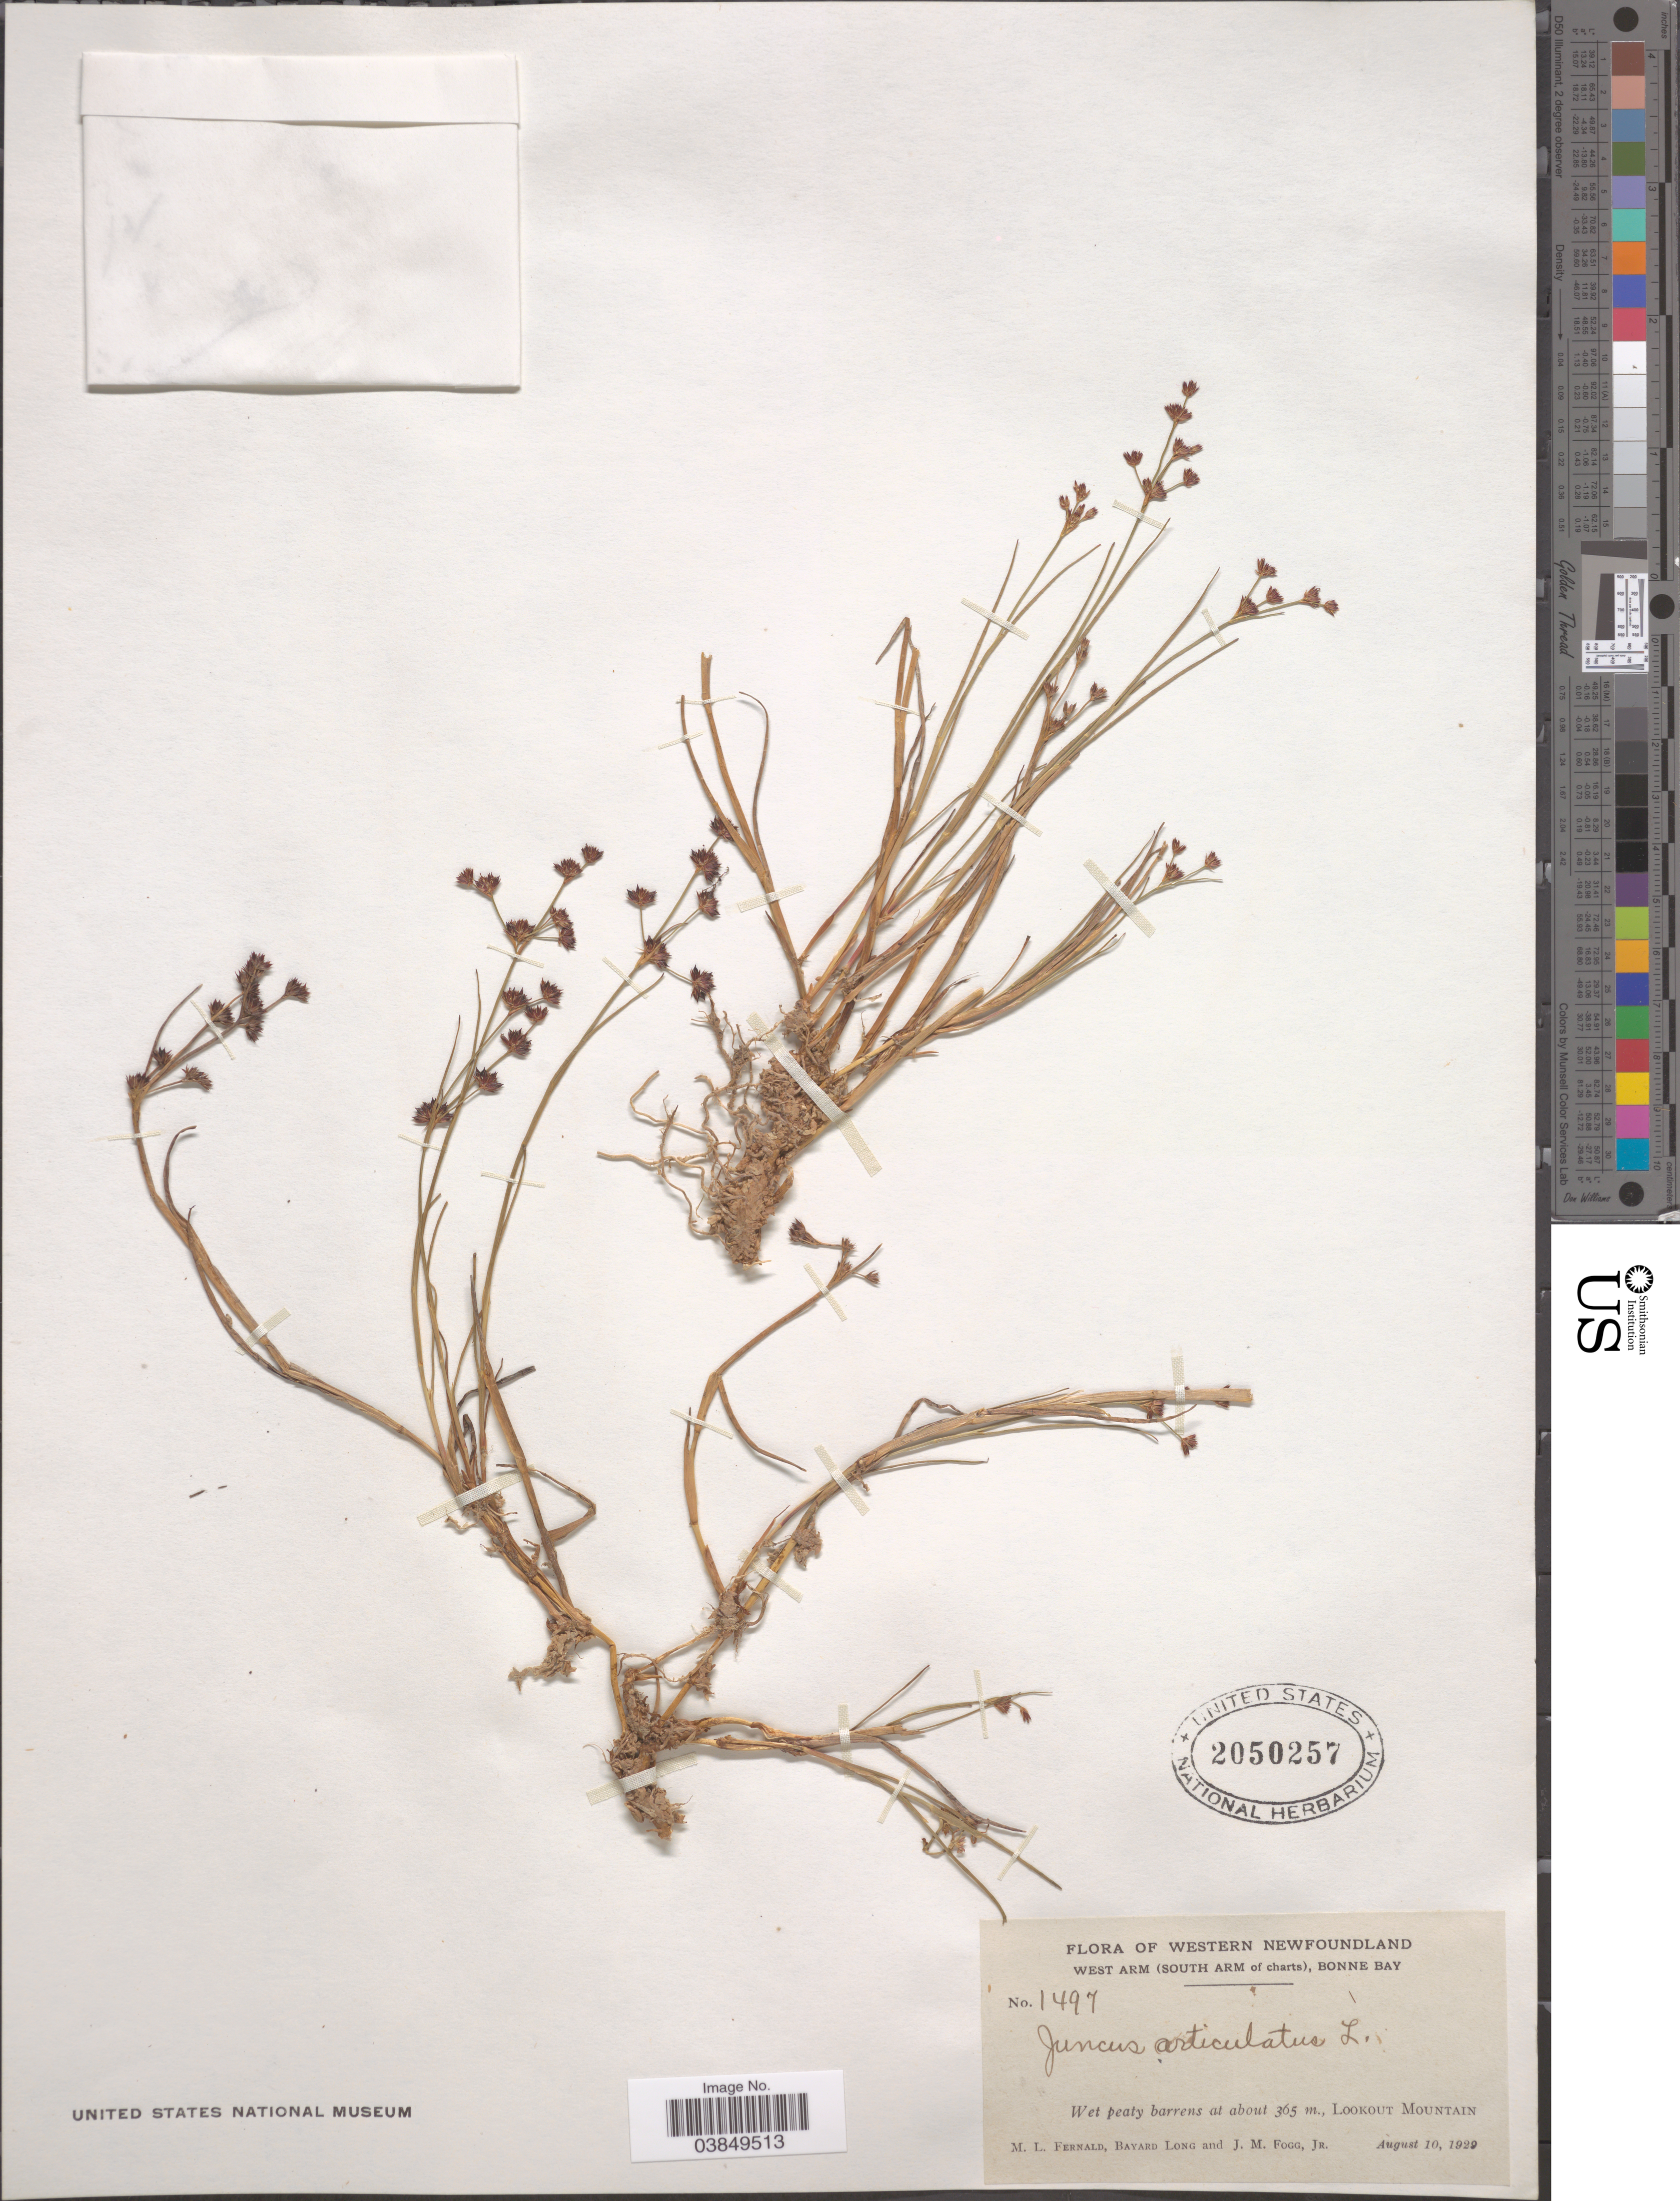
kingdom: Plantae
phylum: Tracheophyta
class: Liliopsida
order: Poales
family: Juncaceae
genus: Juncus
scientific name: Juncus articulatus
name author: L.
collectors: M. L. Fernald, B. Long & J. Fogg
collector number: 1497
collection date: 1929-08-10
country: Canada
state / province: Newfoundland and Labrador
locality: Western Newfoundland. West Arm (South Arm of charts), Bonne Bay. Lookout Mountain.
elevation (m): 365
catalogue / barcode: US 2050257